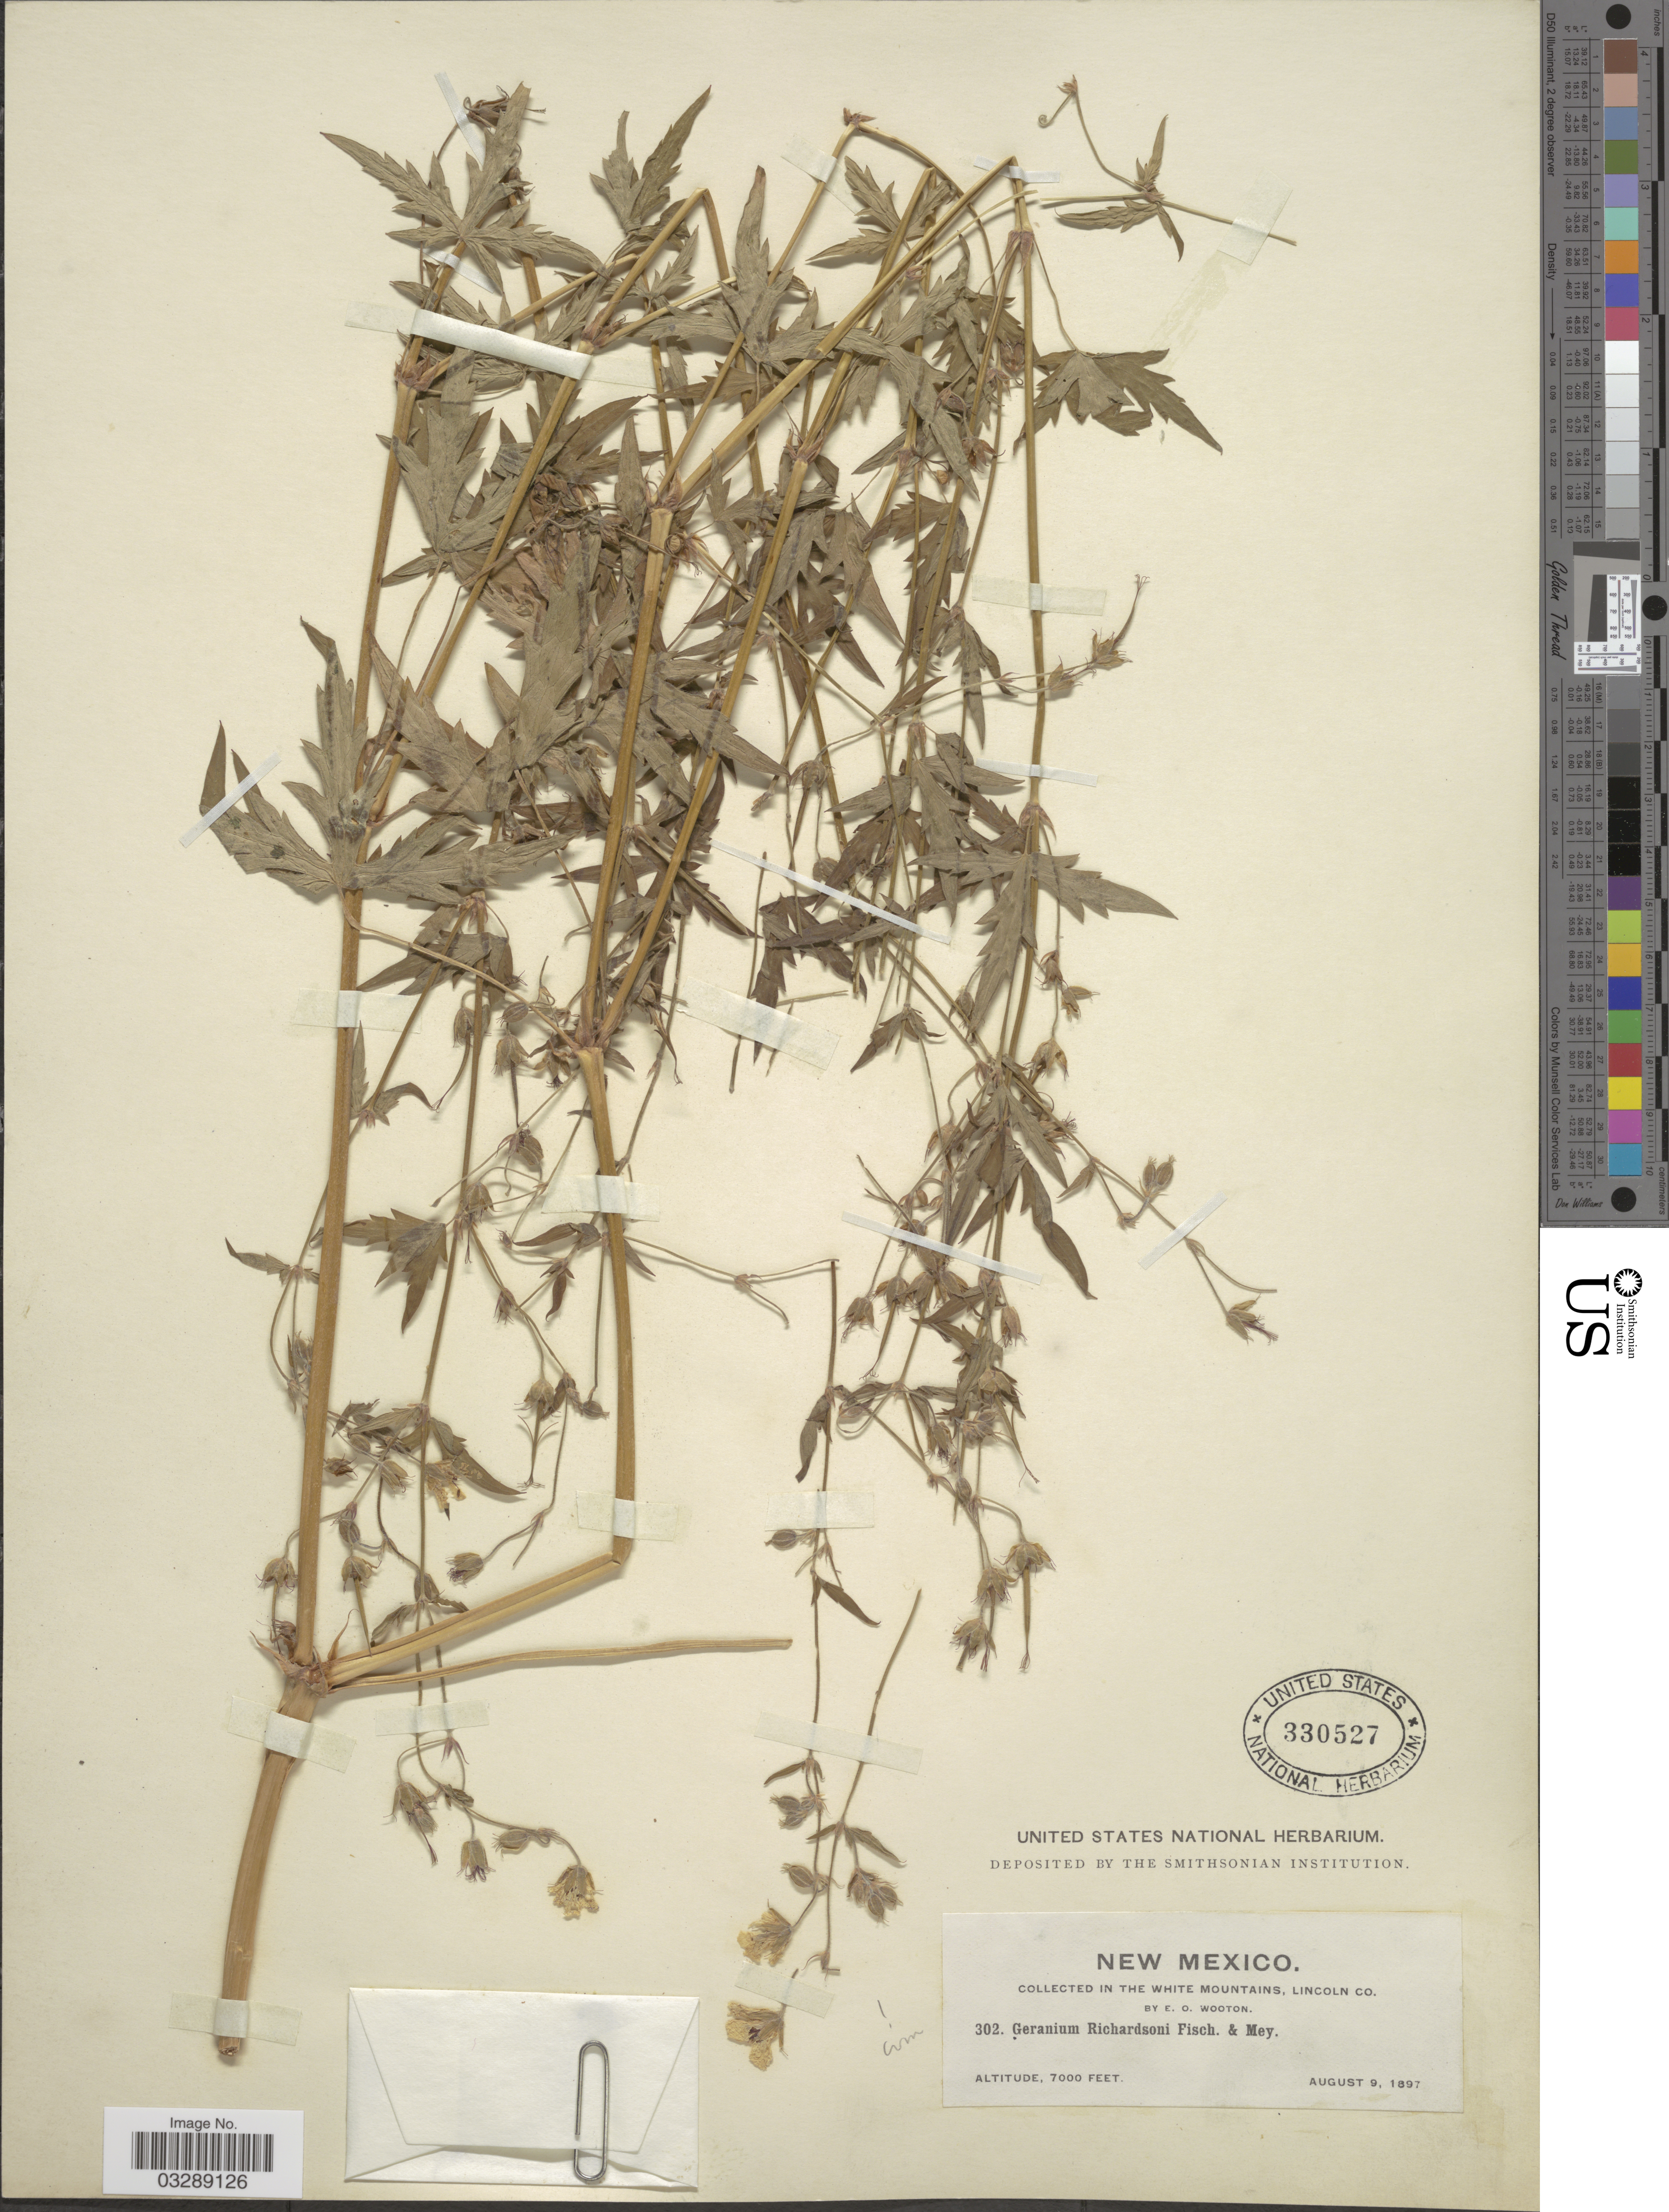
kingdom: Plantae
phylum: Tracheophyta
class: Magnoliopsida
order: Geraniales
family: Geraniaceae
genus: Geranium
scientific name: Geranium richardsonii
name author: Fisch. & Trautv.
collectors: E. O. Wooton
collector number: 302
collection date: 1897-08-09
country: United States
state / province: New Mexico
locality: White Mountains, Lincoln Co.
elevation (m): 2134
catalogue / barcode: US 330527